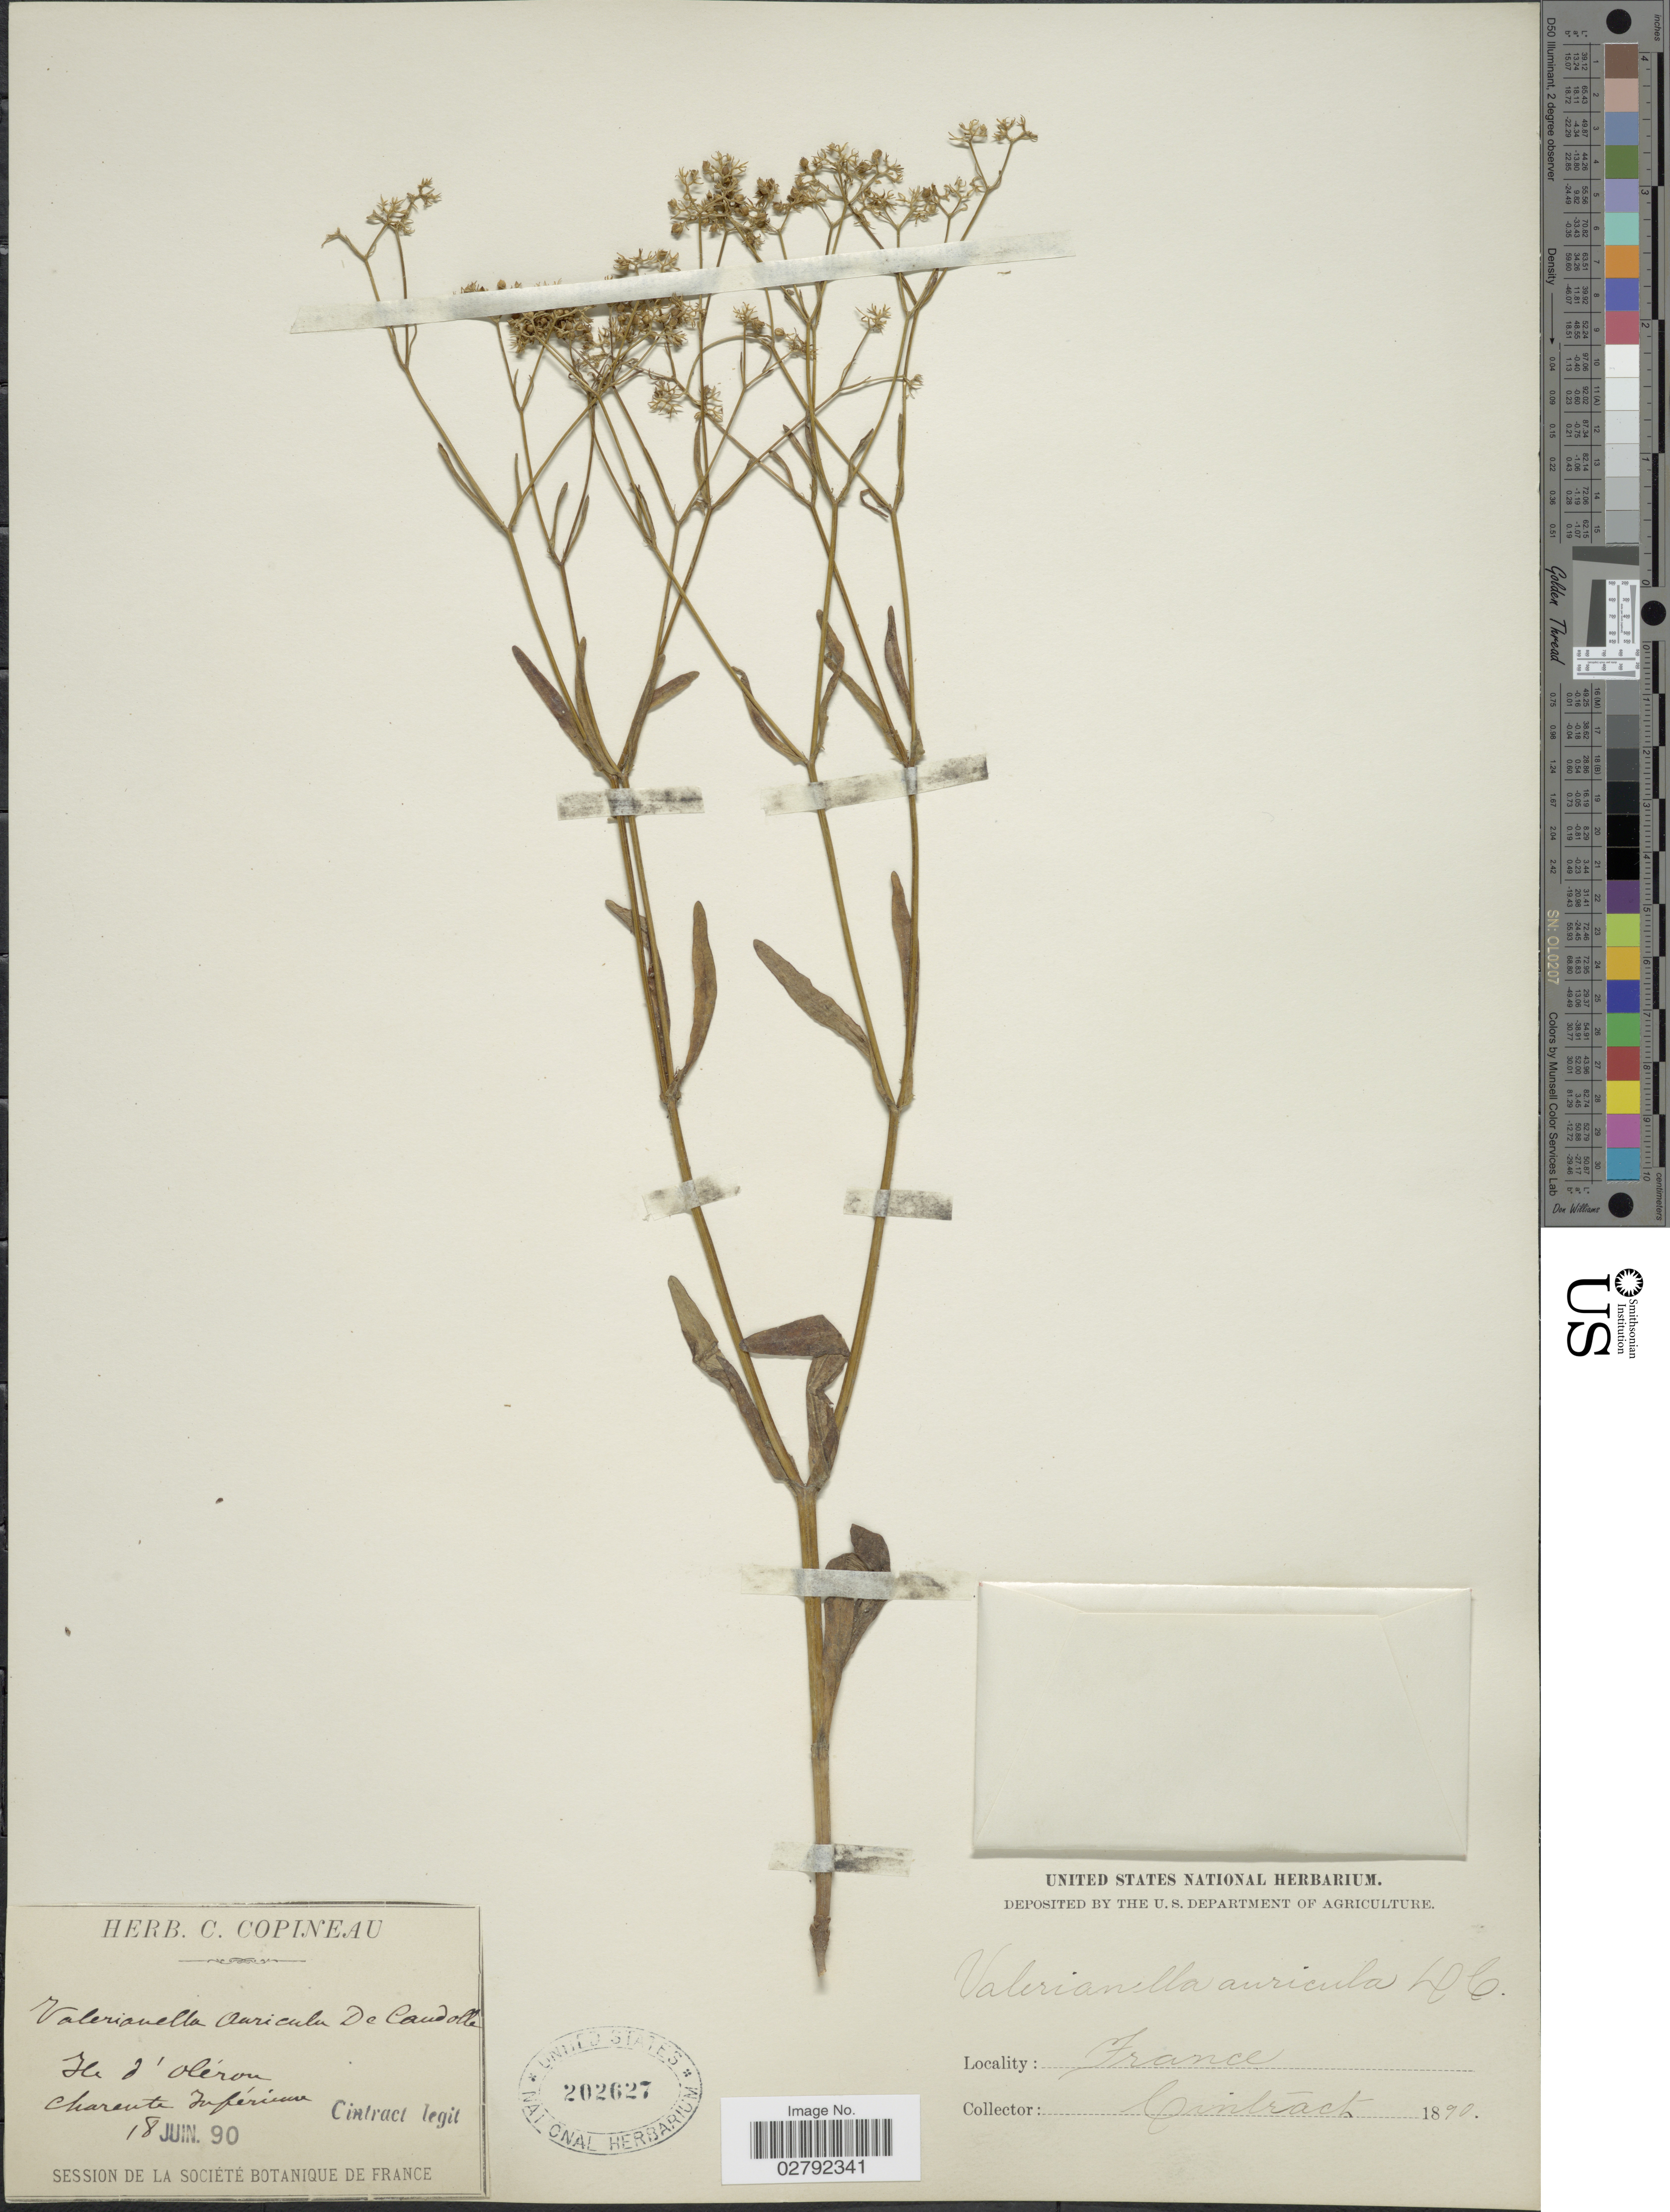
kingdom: Plantae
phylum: Tracheophyta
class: Magnoliopsida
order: Dipsacales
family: Caprifoliaceae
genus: Valerianella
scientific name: Valerianella auricula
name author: DC.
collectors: Cintract, --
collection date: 1890-06-18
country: France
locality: Ile d' Oléron. Charente Inférium.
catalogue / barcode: US 202627